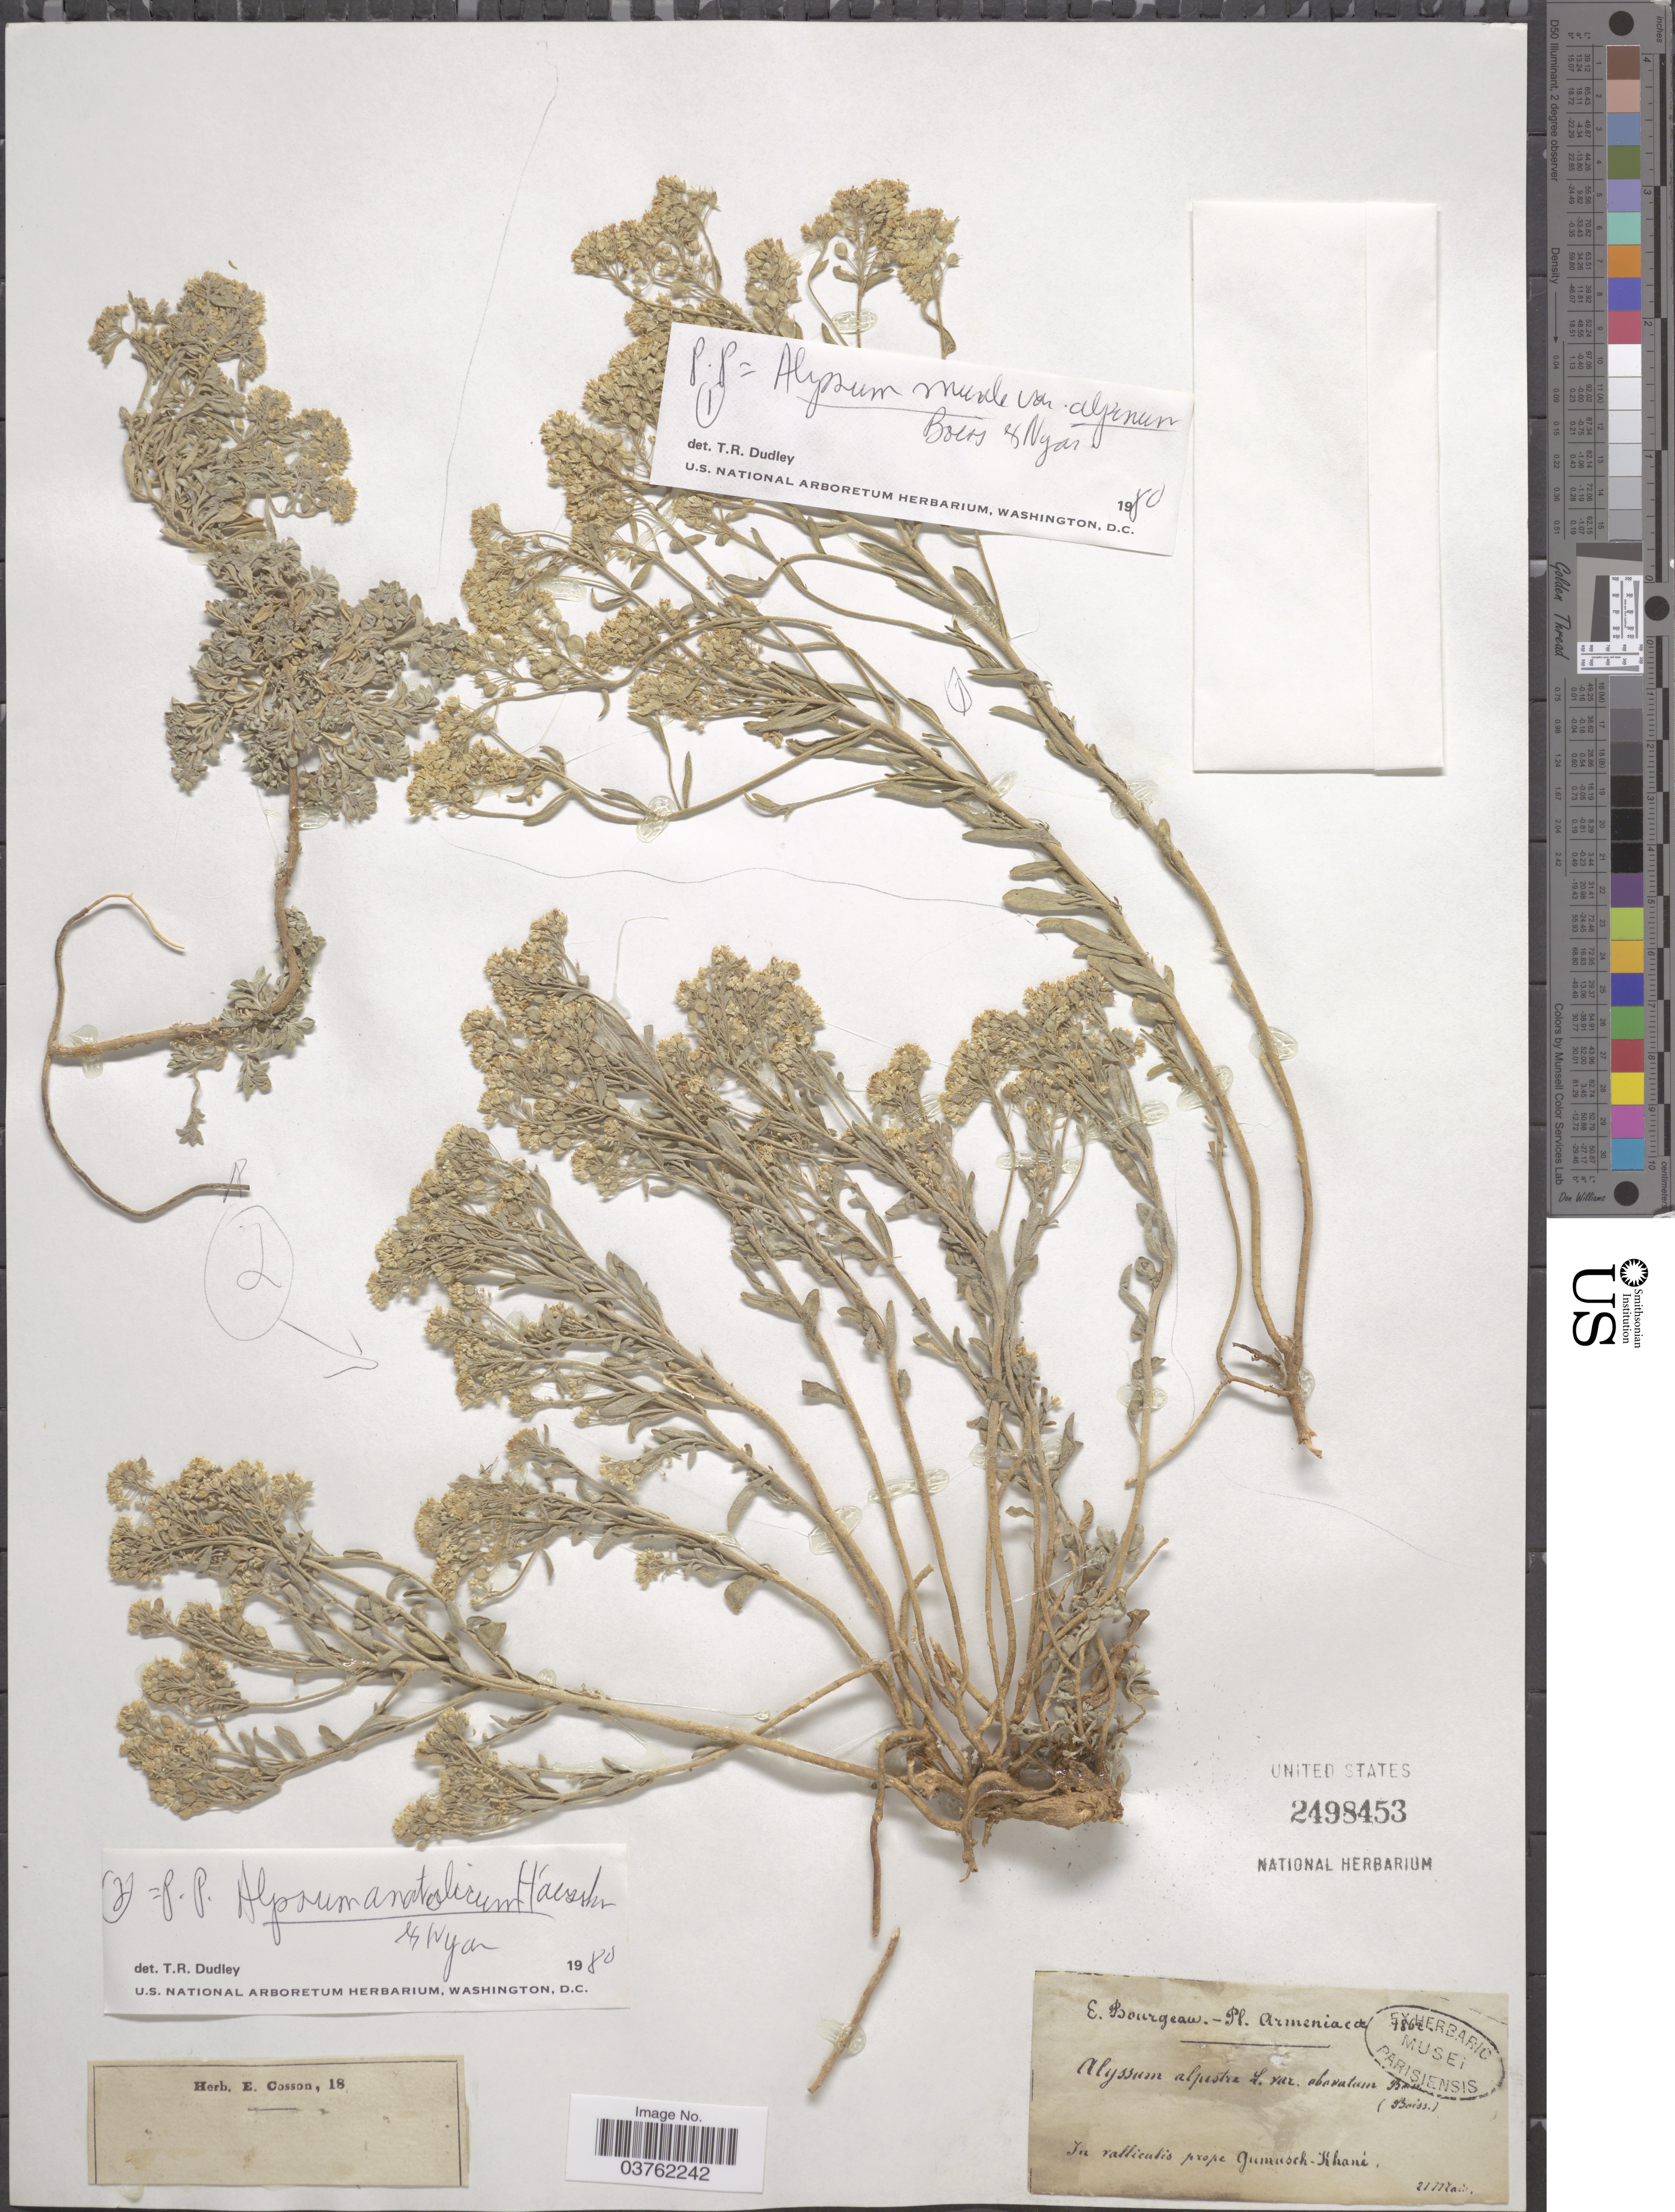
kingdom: Plantae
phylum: Tracheophyta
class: Magnoliopsida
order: Brassicales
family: Brassicaceae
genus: Alyssum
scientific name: Alyssum anatolicum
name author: Hausskn. ex Nyár.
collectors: E. Bourgeau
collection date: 1862-05-21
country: Turkey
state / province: Gumushane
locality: Armeniaca. In valliculis prope Gumush-Khané.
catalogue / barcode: US 2498453